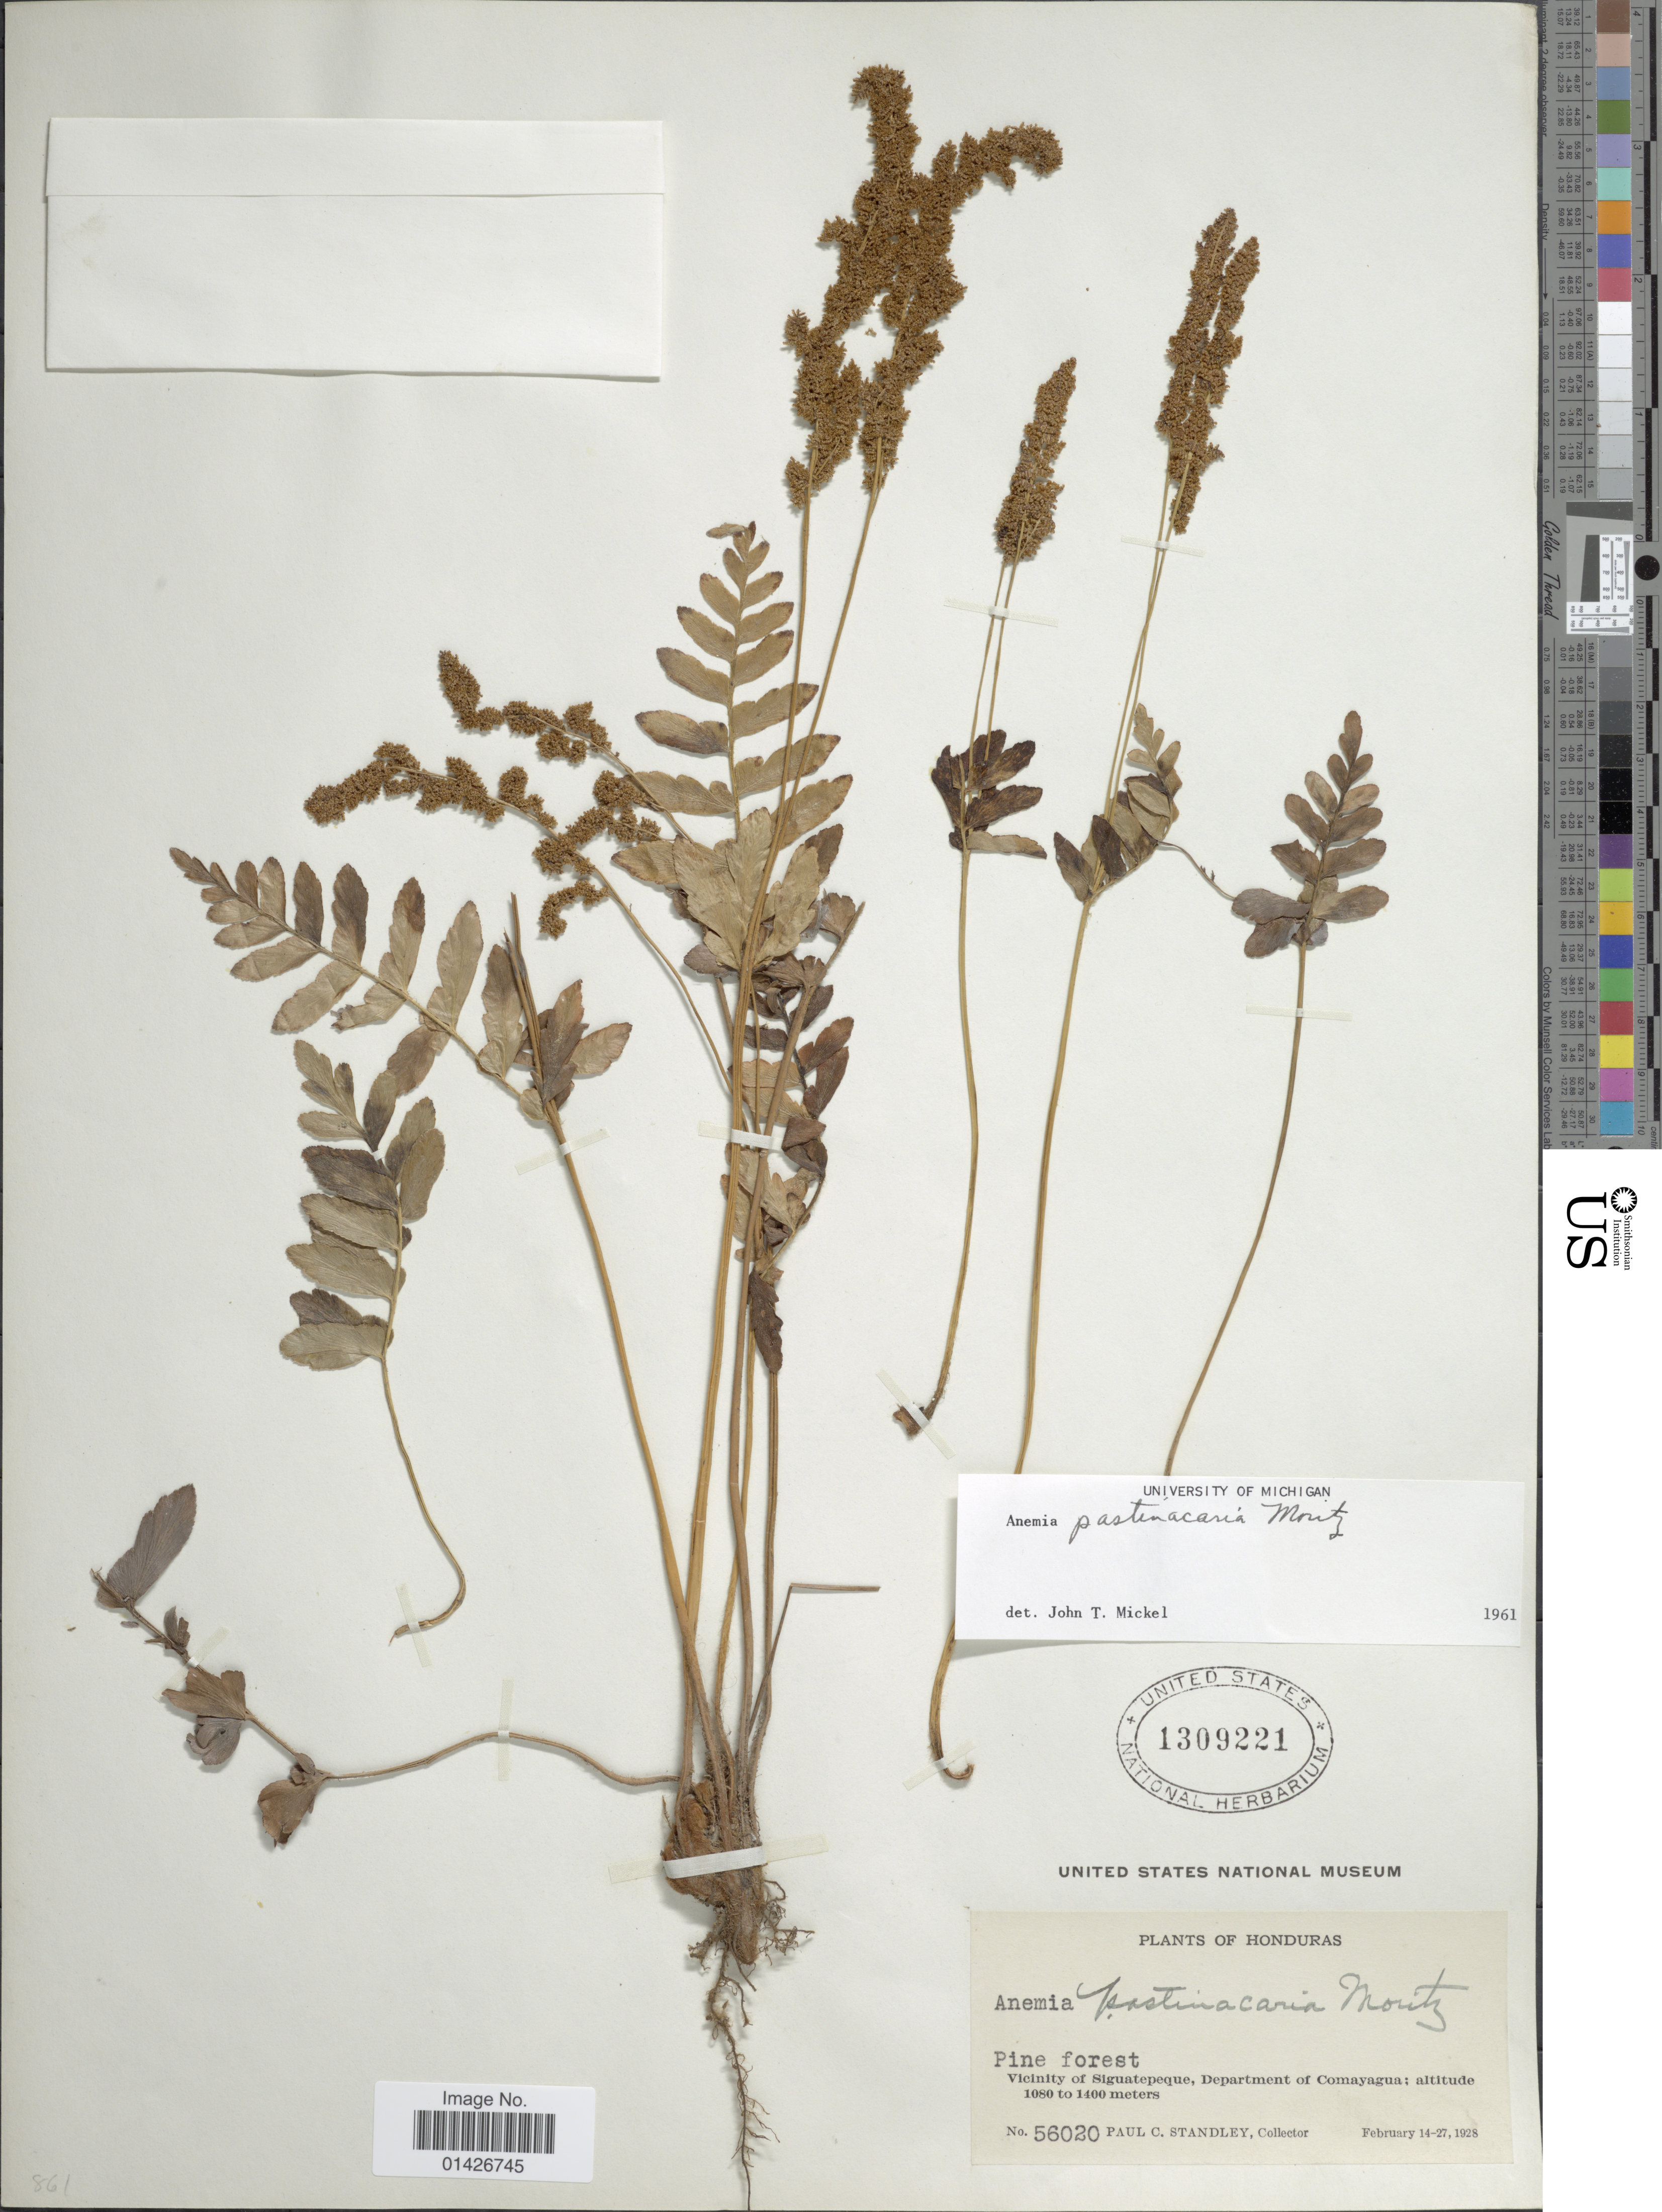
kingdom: Plantae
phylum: Tracheophyta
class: Polypodiopsida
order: Schizaeales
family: Anemiaceae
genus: Anemia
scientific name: Anemia pastinacaria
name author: Moritz ex Prantl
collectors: P. C. Standley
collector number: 56020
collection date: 1928-02-14/1928-02-27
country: Honduras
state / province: Comayagua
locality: Vicinity of Siguatepeque, Department of Comayagua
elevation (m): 1080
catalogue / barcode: US 1309221